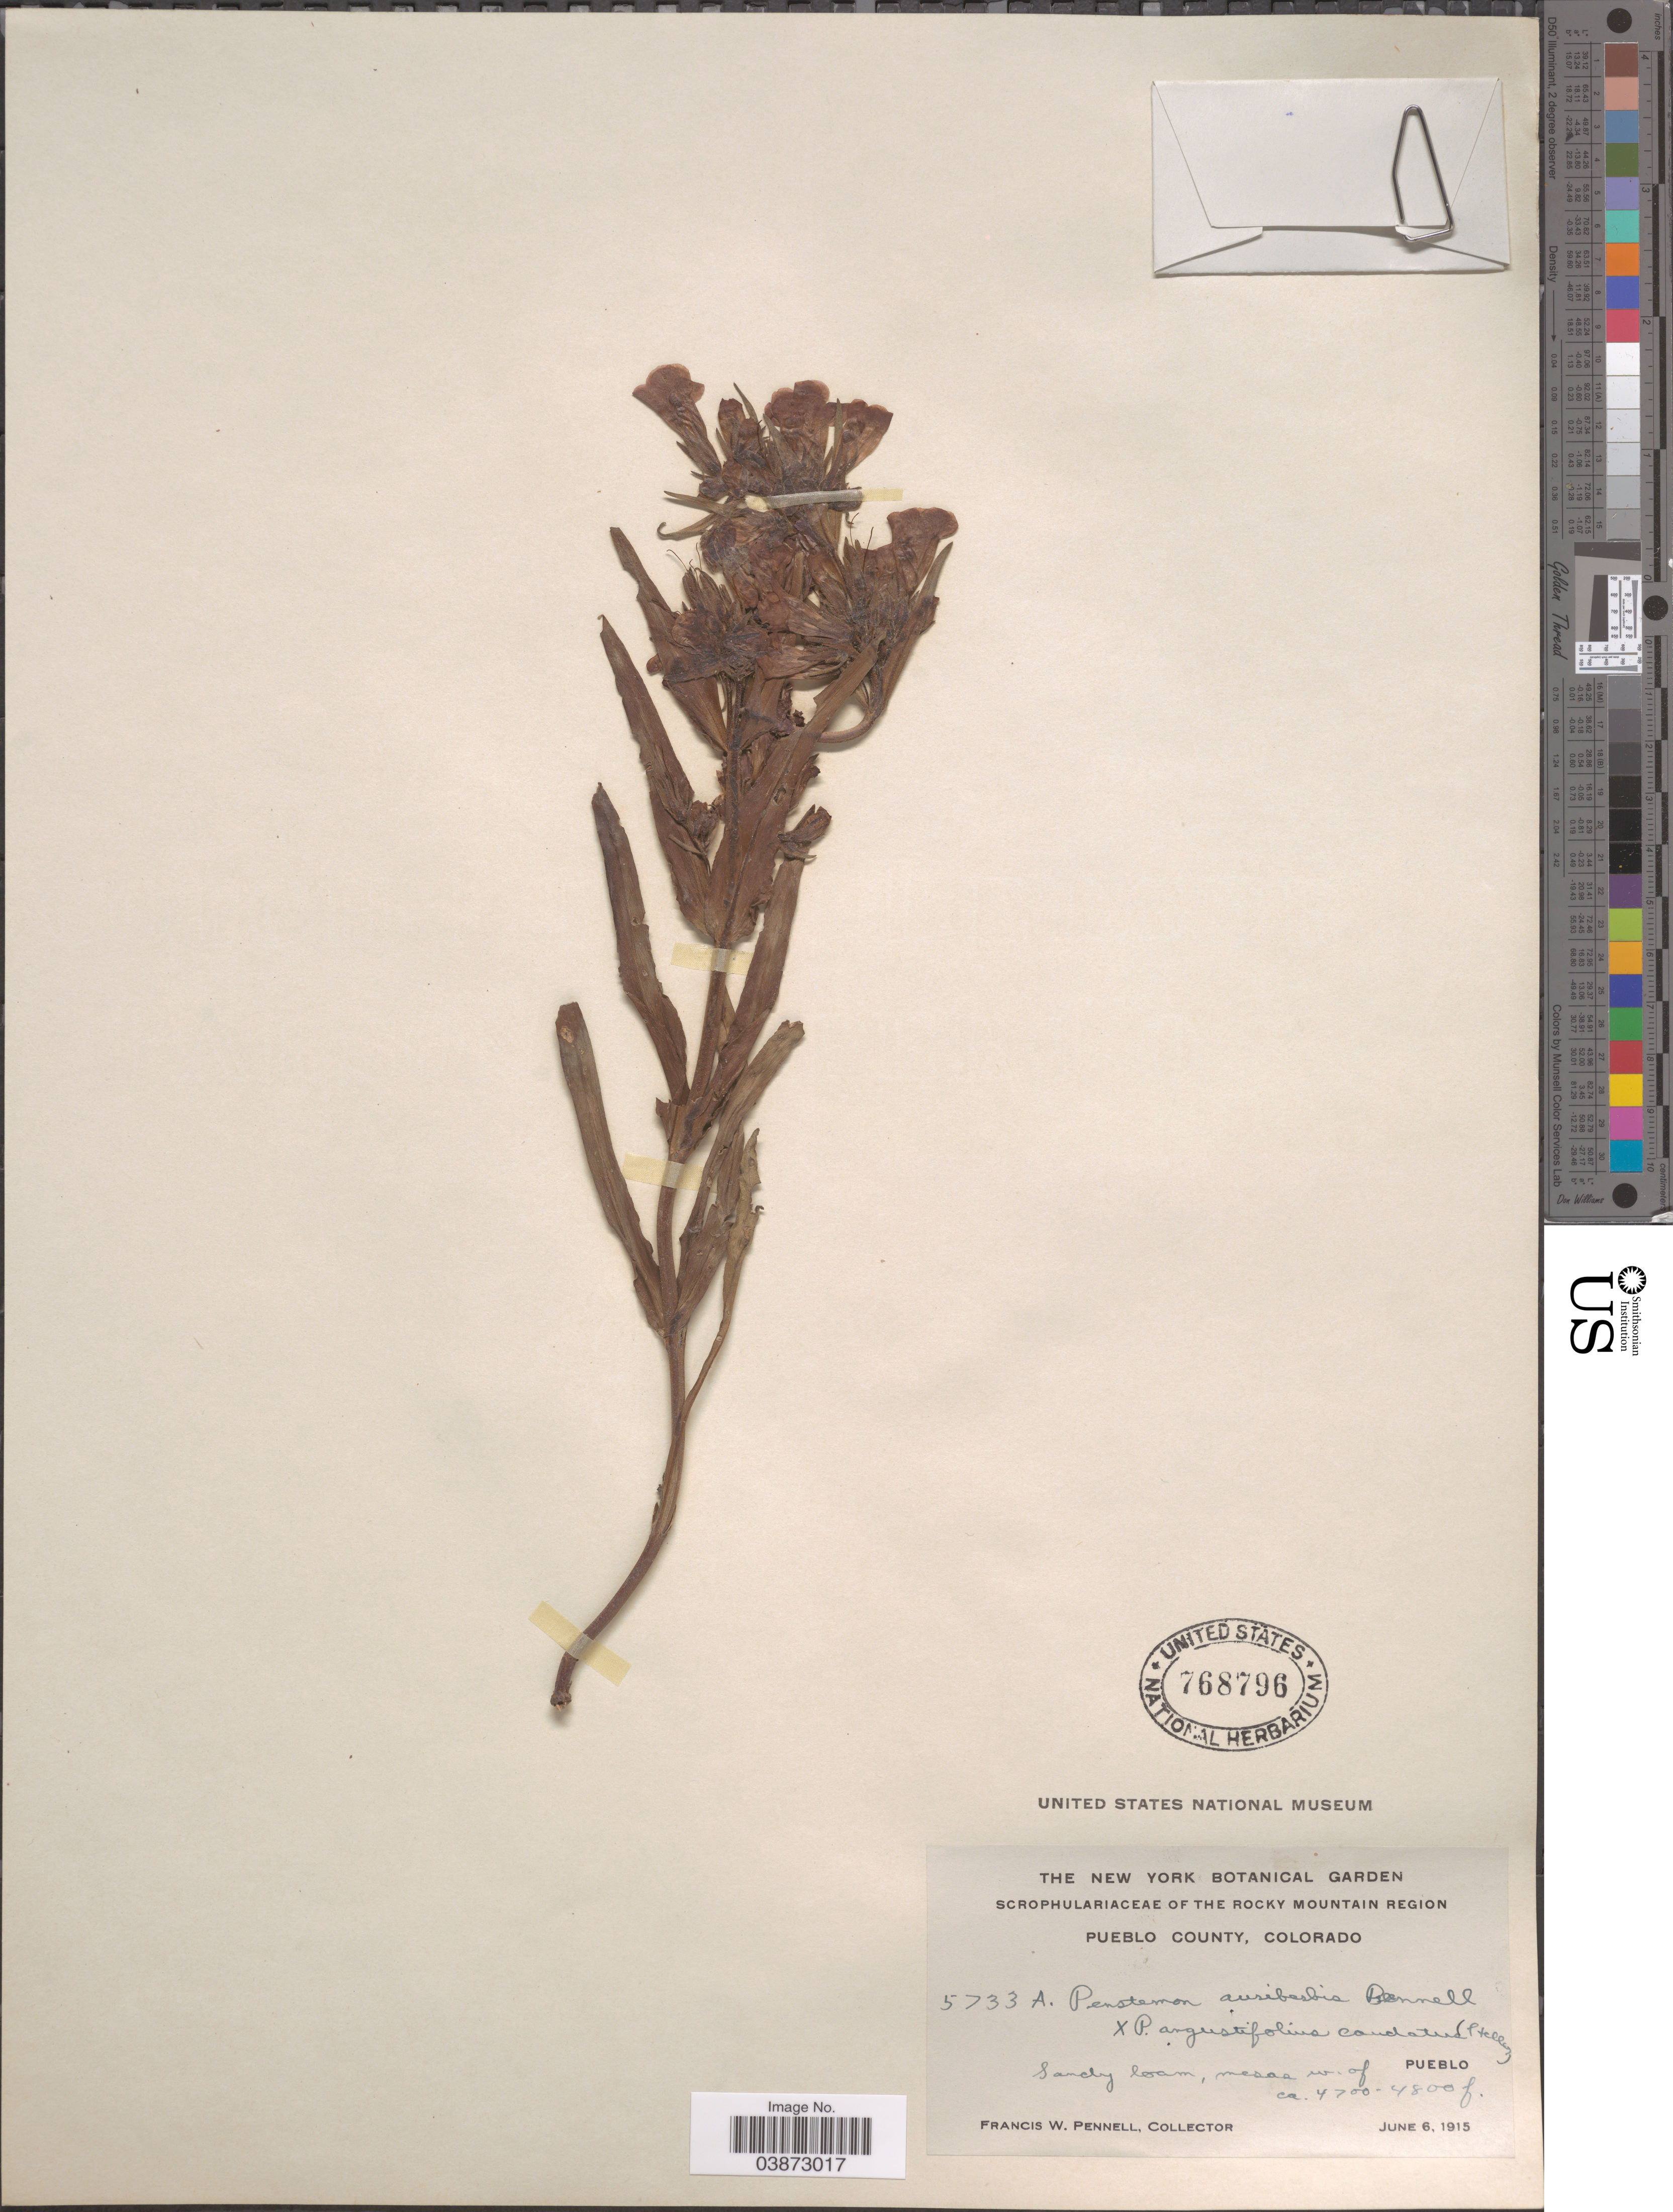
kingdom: Plantae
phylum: Tracheophyta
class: Magnoliopsida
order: Lamiales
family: Plantaginaceae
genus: Penstemon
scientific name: Penstemon auriberbis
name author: Pennell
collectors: F. W. Pennell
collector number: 5733A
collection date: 1915-06-06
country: United States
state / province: Colorado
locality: The Rocky Mountain Region. Pueblo County. Sandy loam, mesas w. of Pueblo.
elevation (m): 1433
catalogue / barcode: US 768796